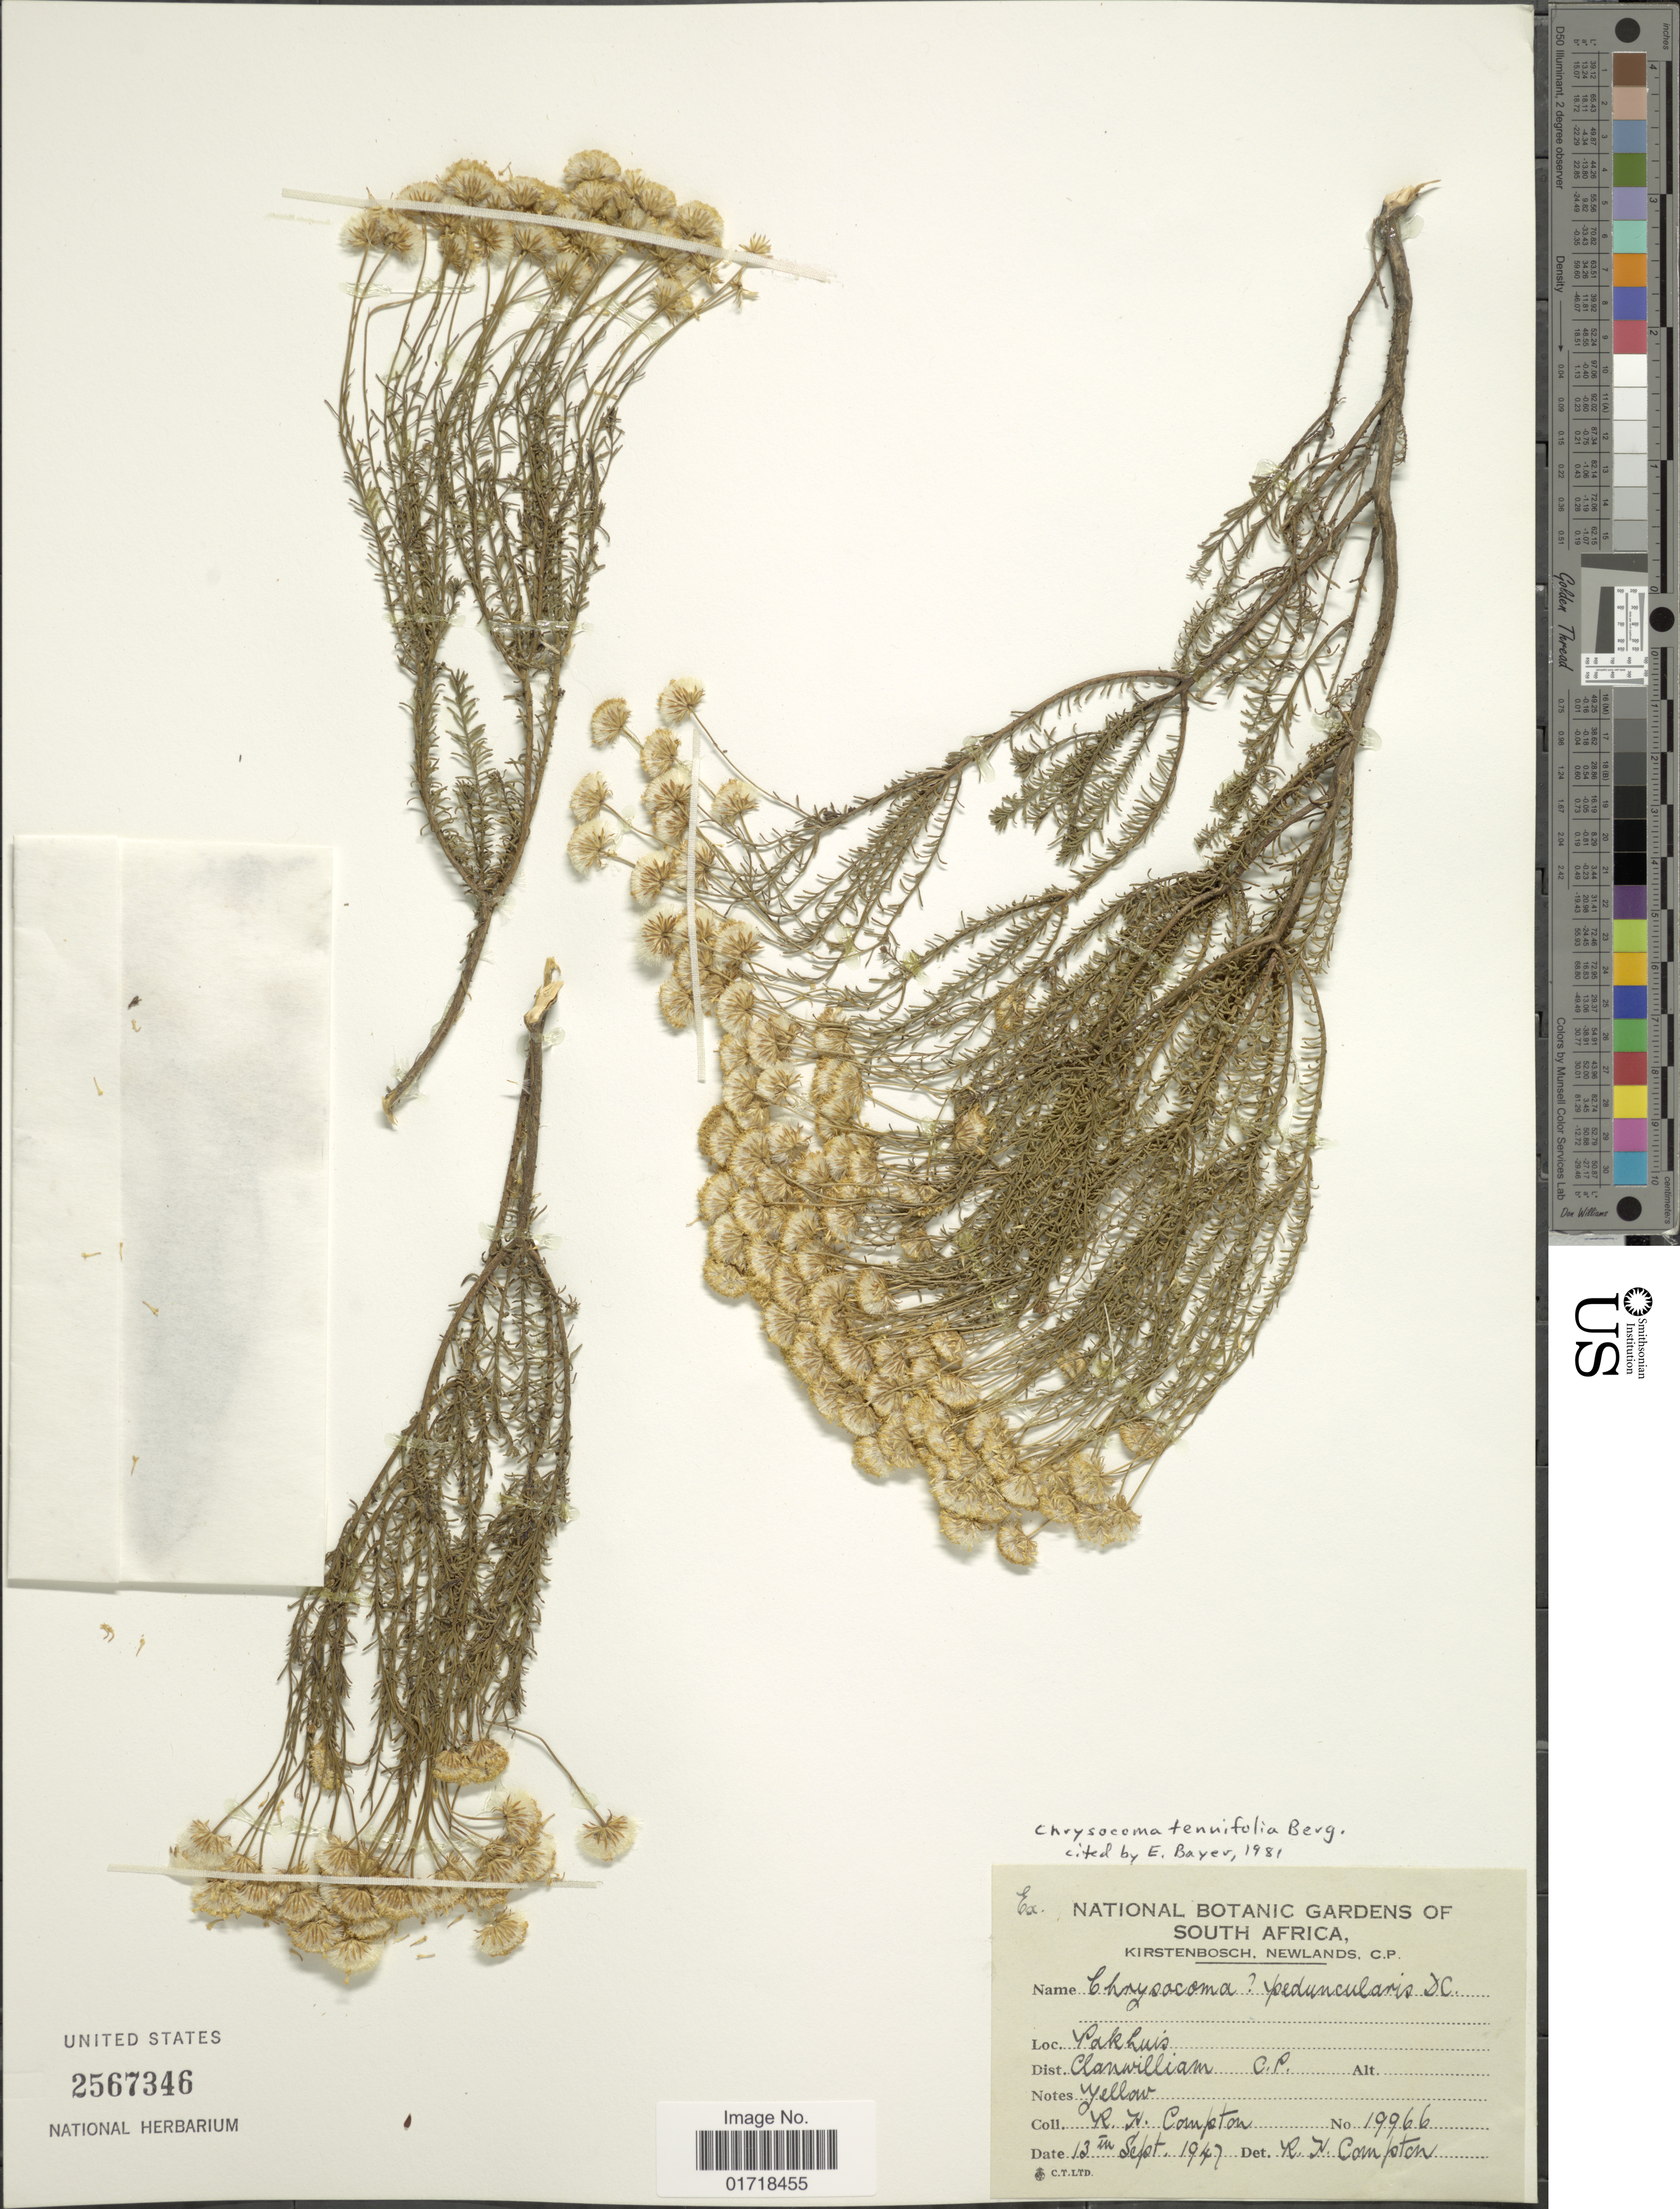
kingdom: Plantae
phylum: Tracheophyta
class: Magnoliopsida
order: Asterales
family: Asteraceae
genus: Chrysocoma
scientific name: Chrysocoma tenuifolia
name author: P.J. Bergius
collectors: R. H. Compton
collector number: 19966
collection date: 1947-09-13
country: South Africa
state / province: Western Cape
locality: Pakhuis, Clanwilliam C.P.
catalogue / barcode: US 2567346